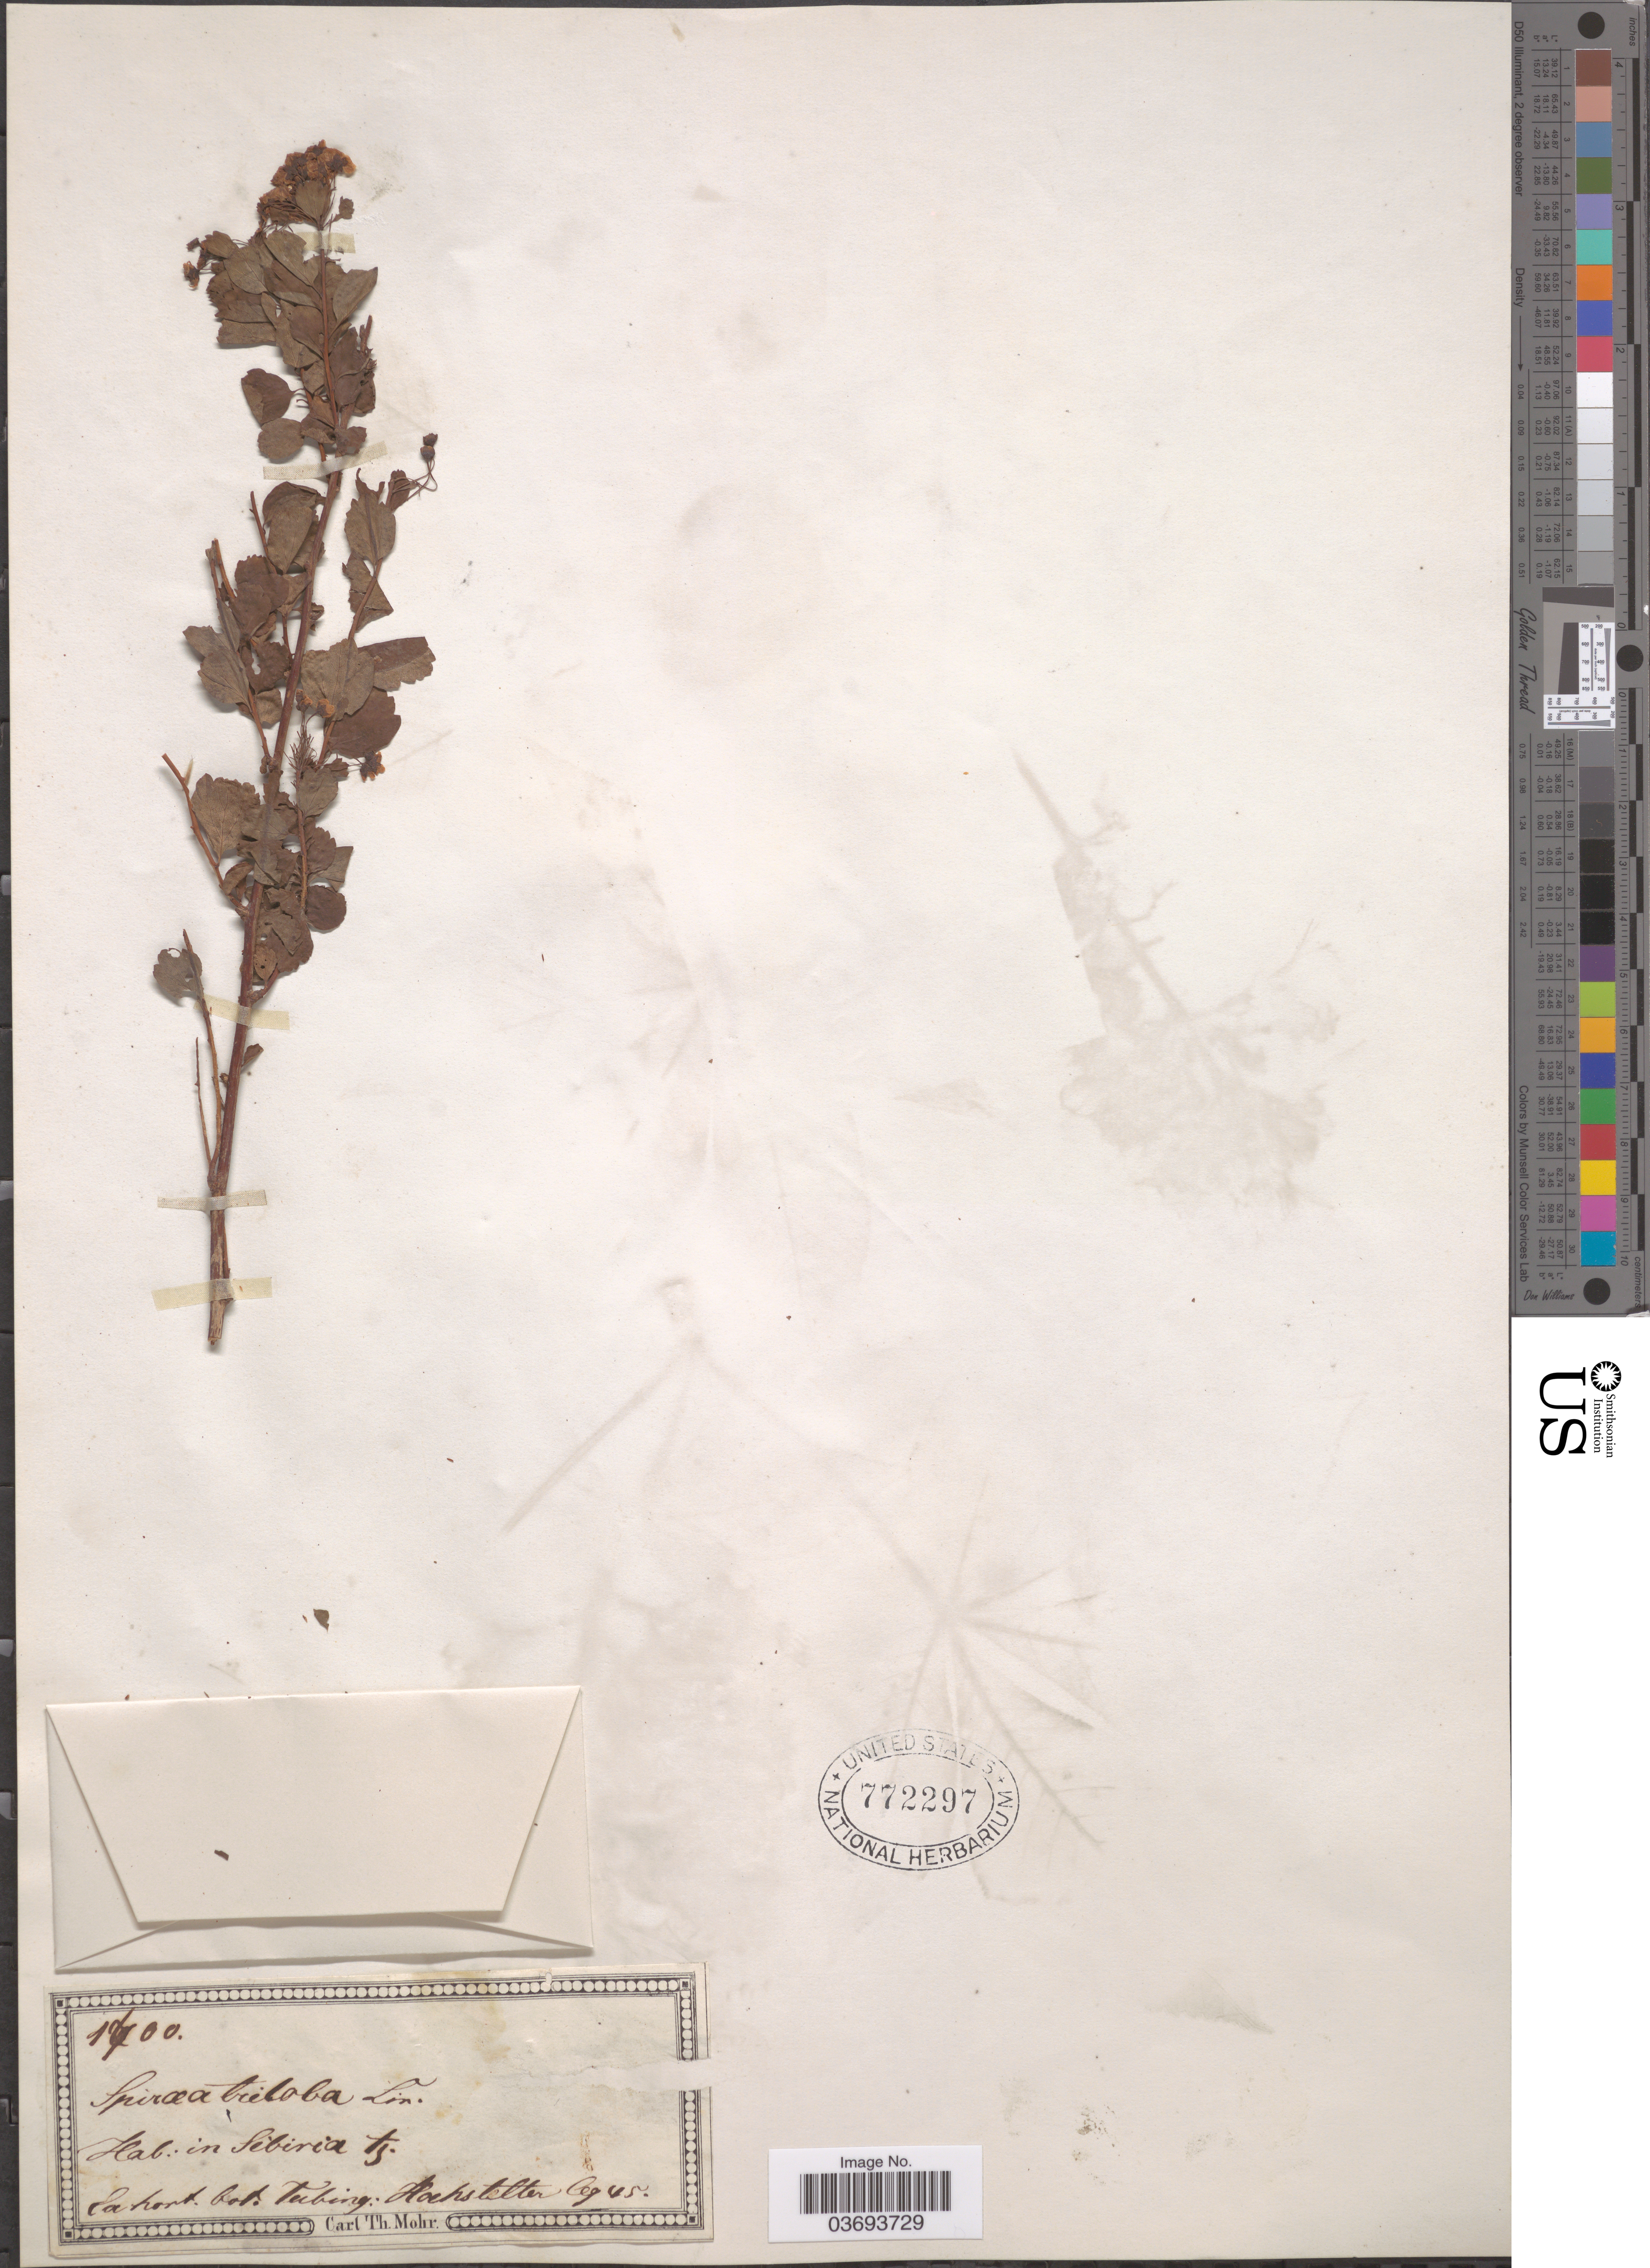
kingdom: Plantae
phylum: Tracheophyta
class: Magnoliopsida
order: Rosales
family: Rosaceae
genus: Spiraea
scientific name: Spiraea trilobata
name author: L.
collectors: -. Hochstetter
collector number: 1400*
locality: In Sibiria [illegible text].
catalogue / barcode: US 772297